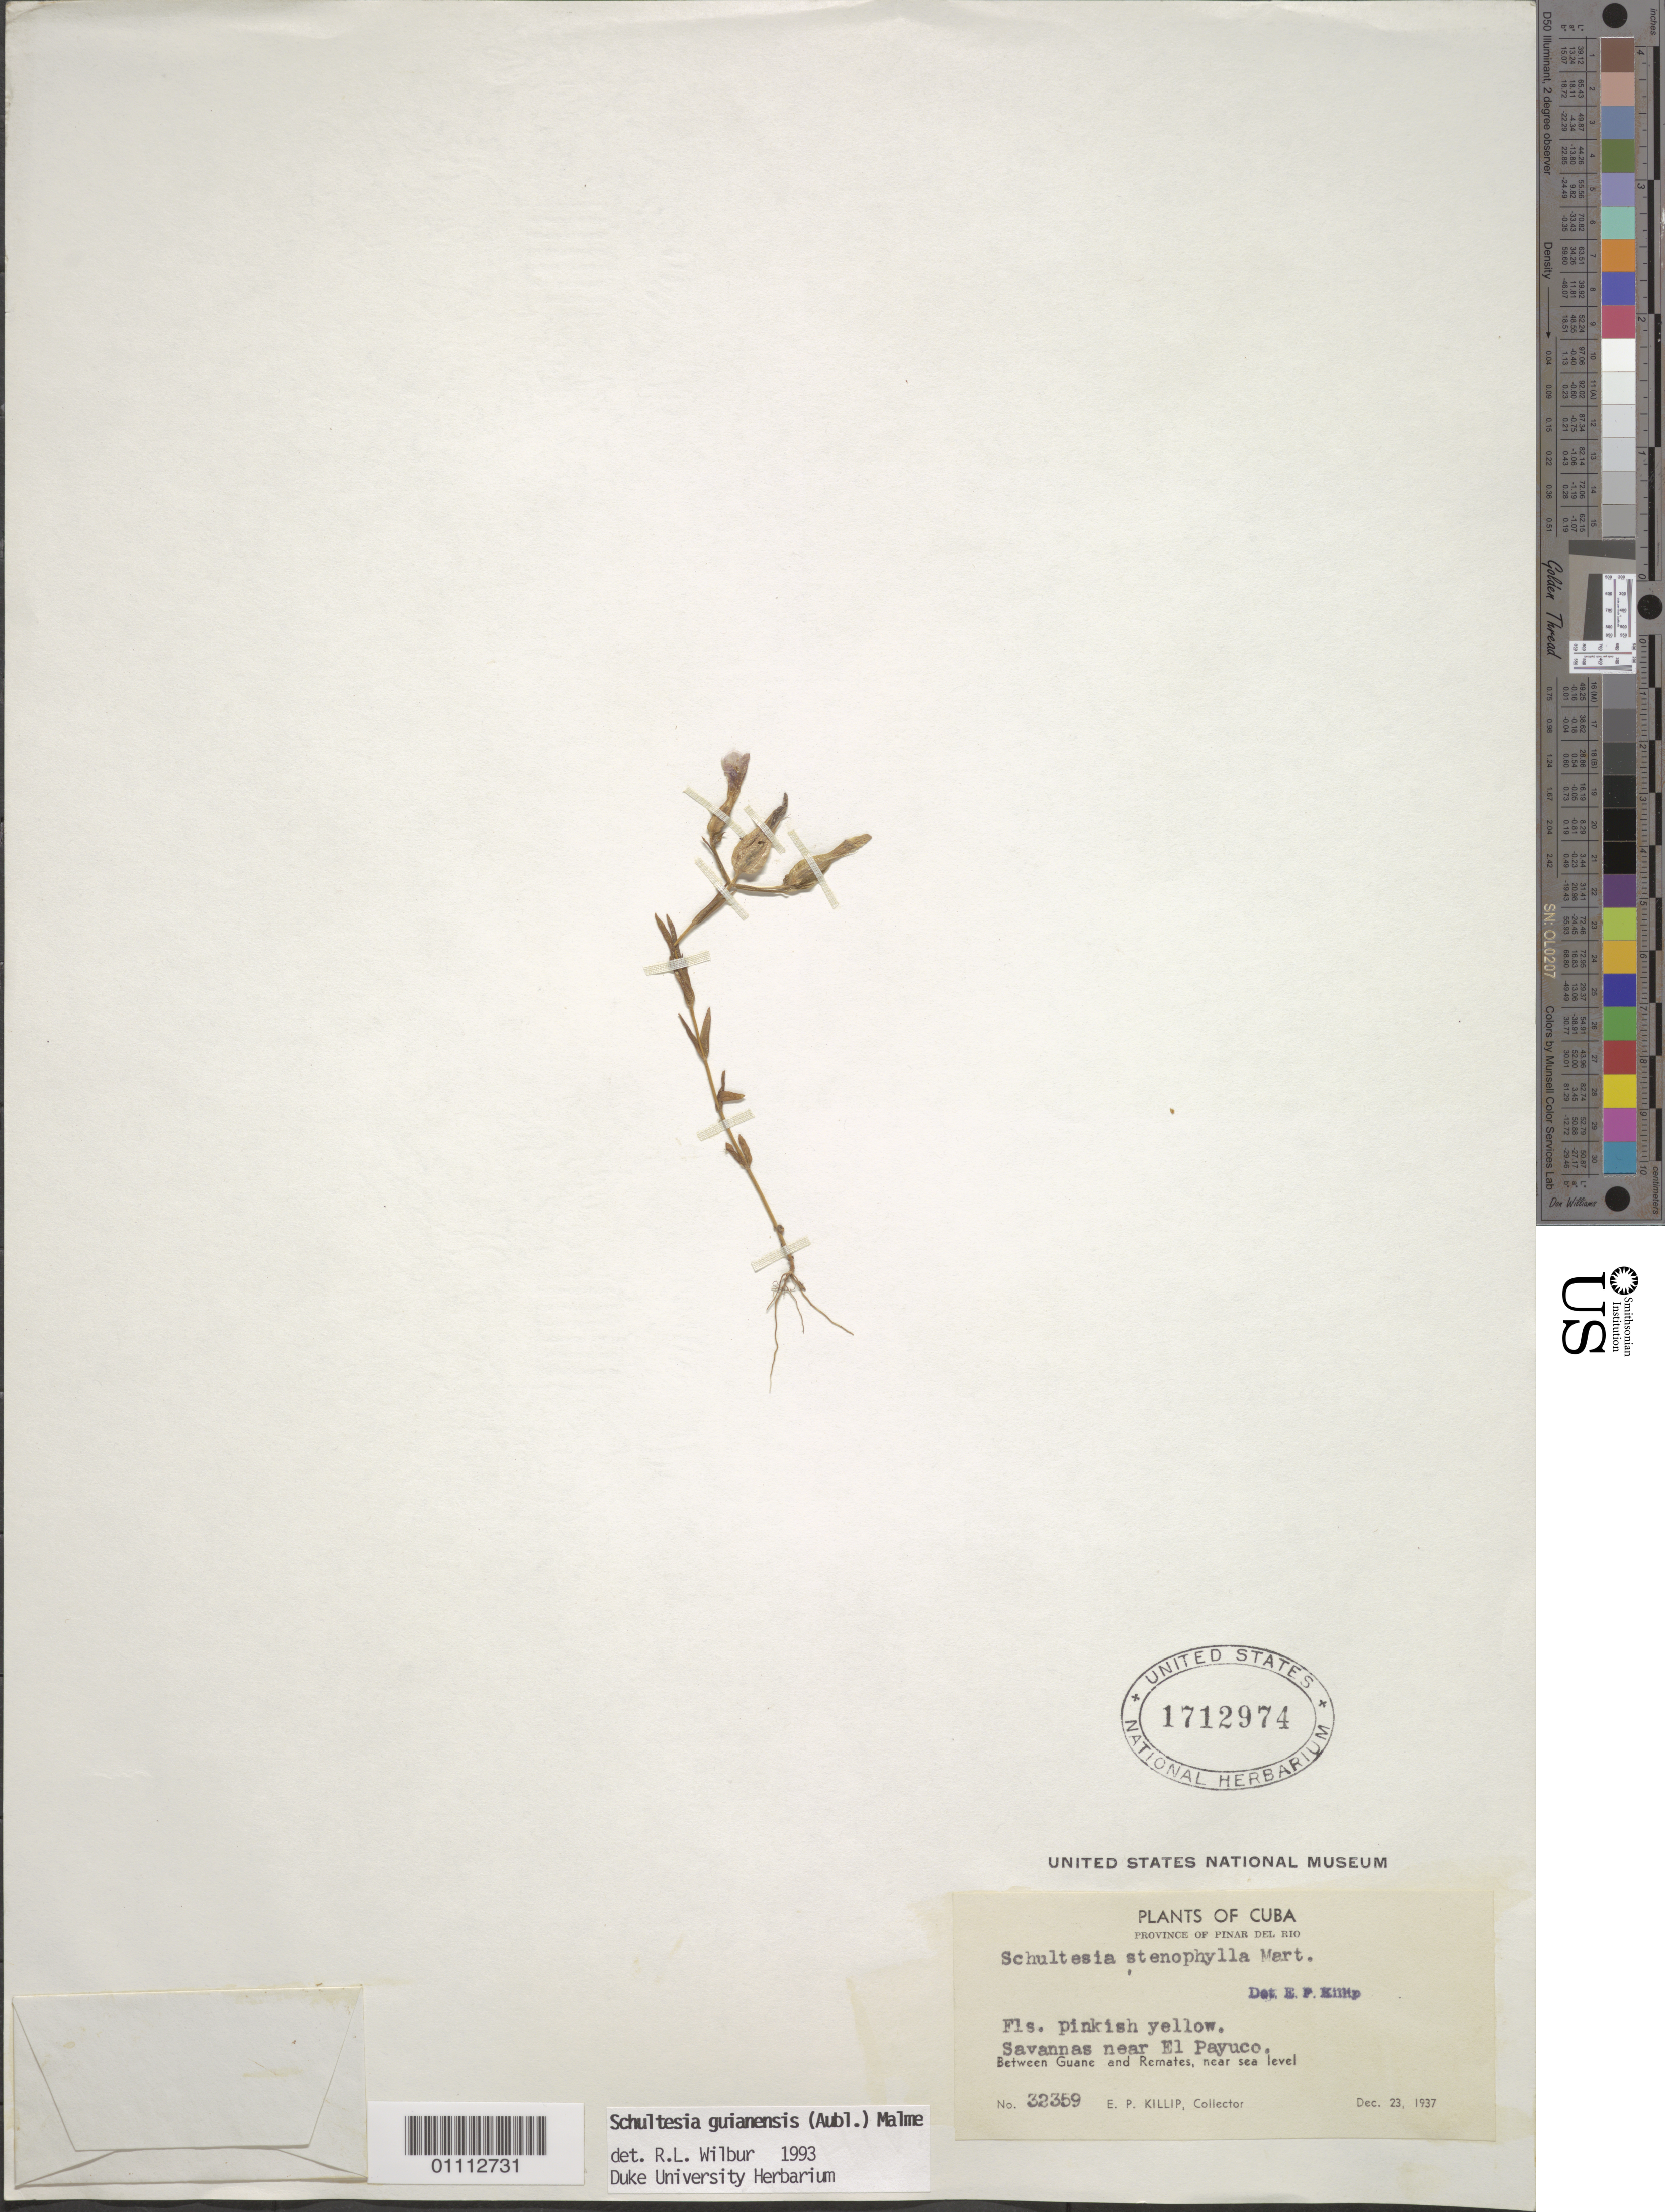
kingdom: Plantae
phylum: Tracheophyta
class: Magnoliopsida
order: Gentianales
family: Gentianaceae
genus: Schultesia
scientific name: Schultesia guianensis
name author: (Aubl.) Malme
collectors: E. P. Killip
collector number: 32359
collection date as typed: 23 Dec 1937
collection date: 1937-12-23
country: Cuba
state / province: Pinar del Rio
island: Cuba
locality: Between Guane and Remates, near sea-level Savannas near El Payuco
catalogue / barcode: US 1712974